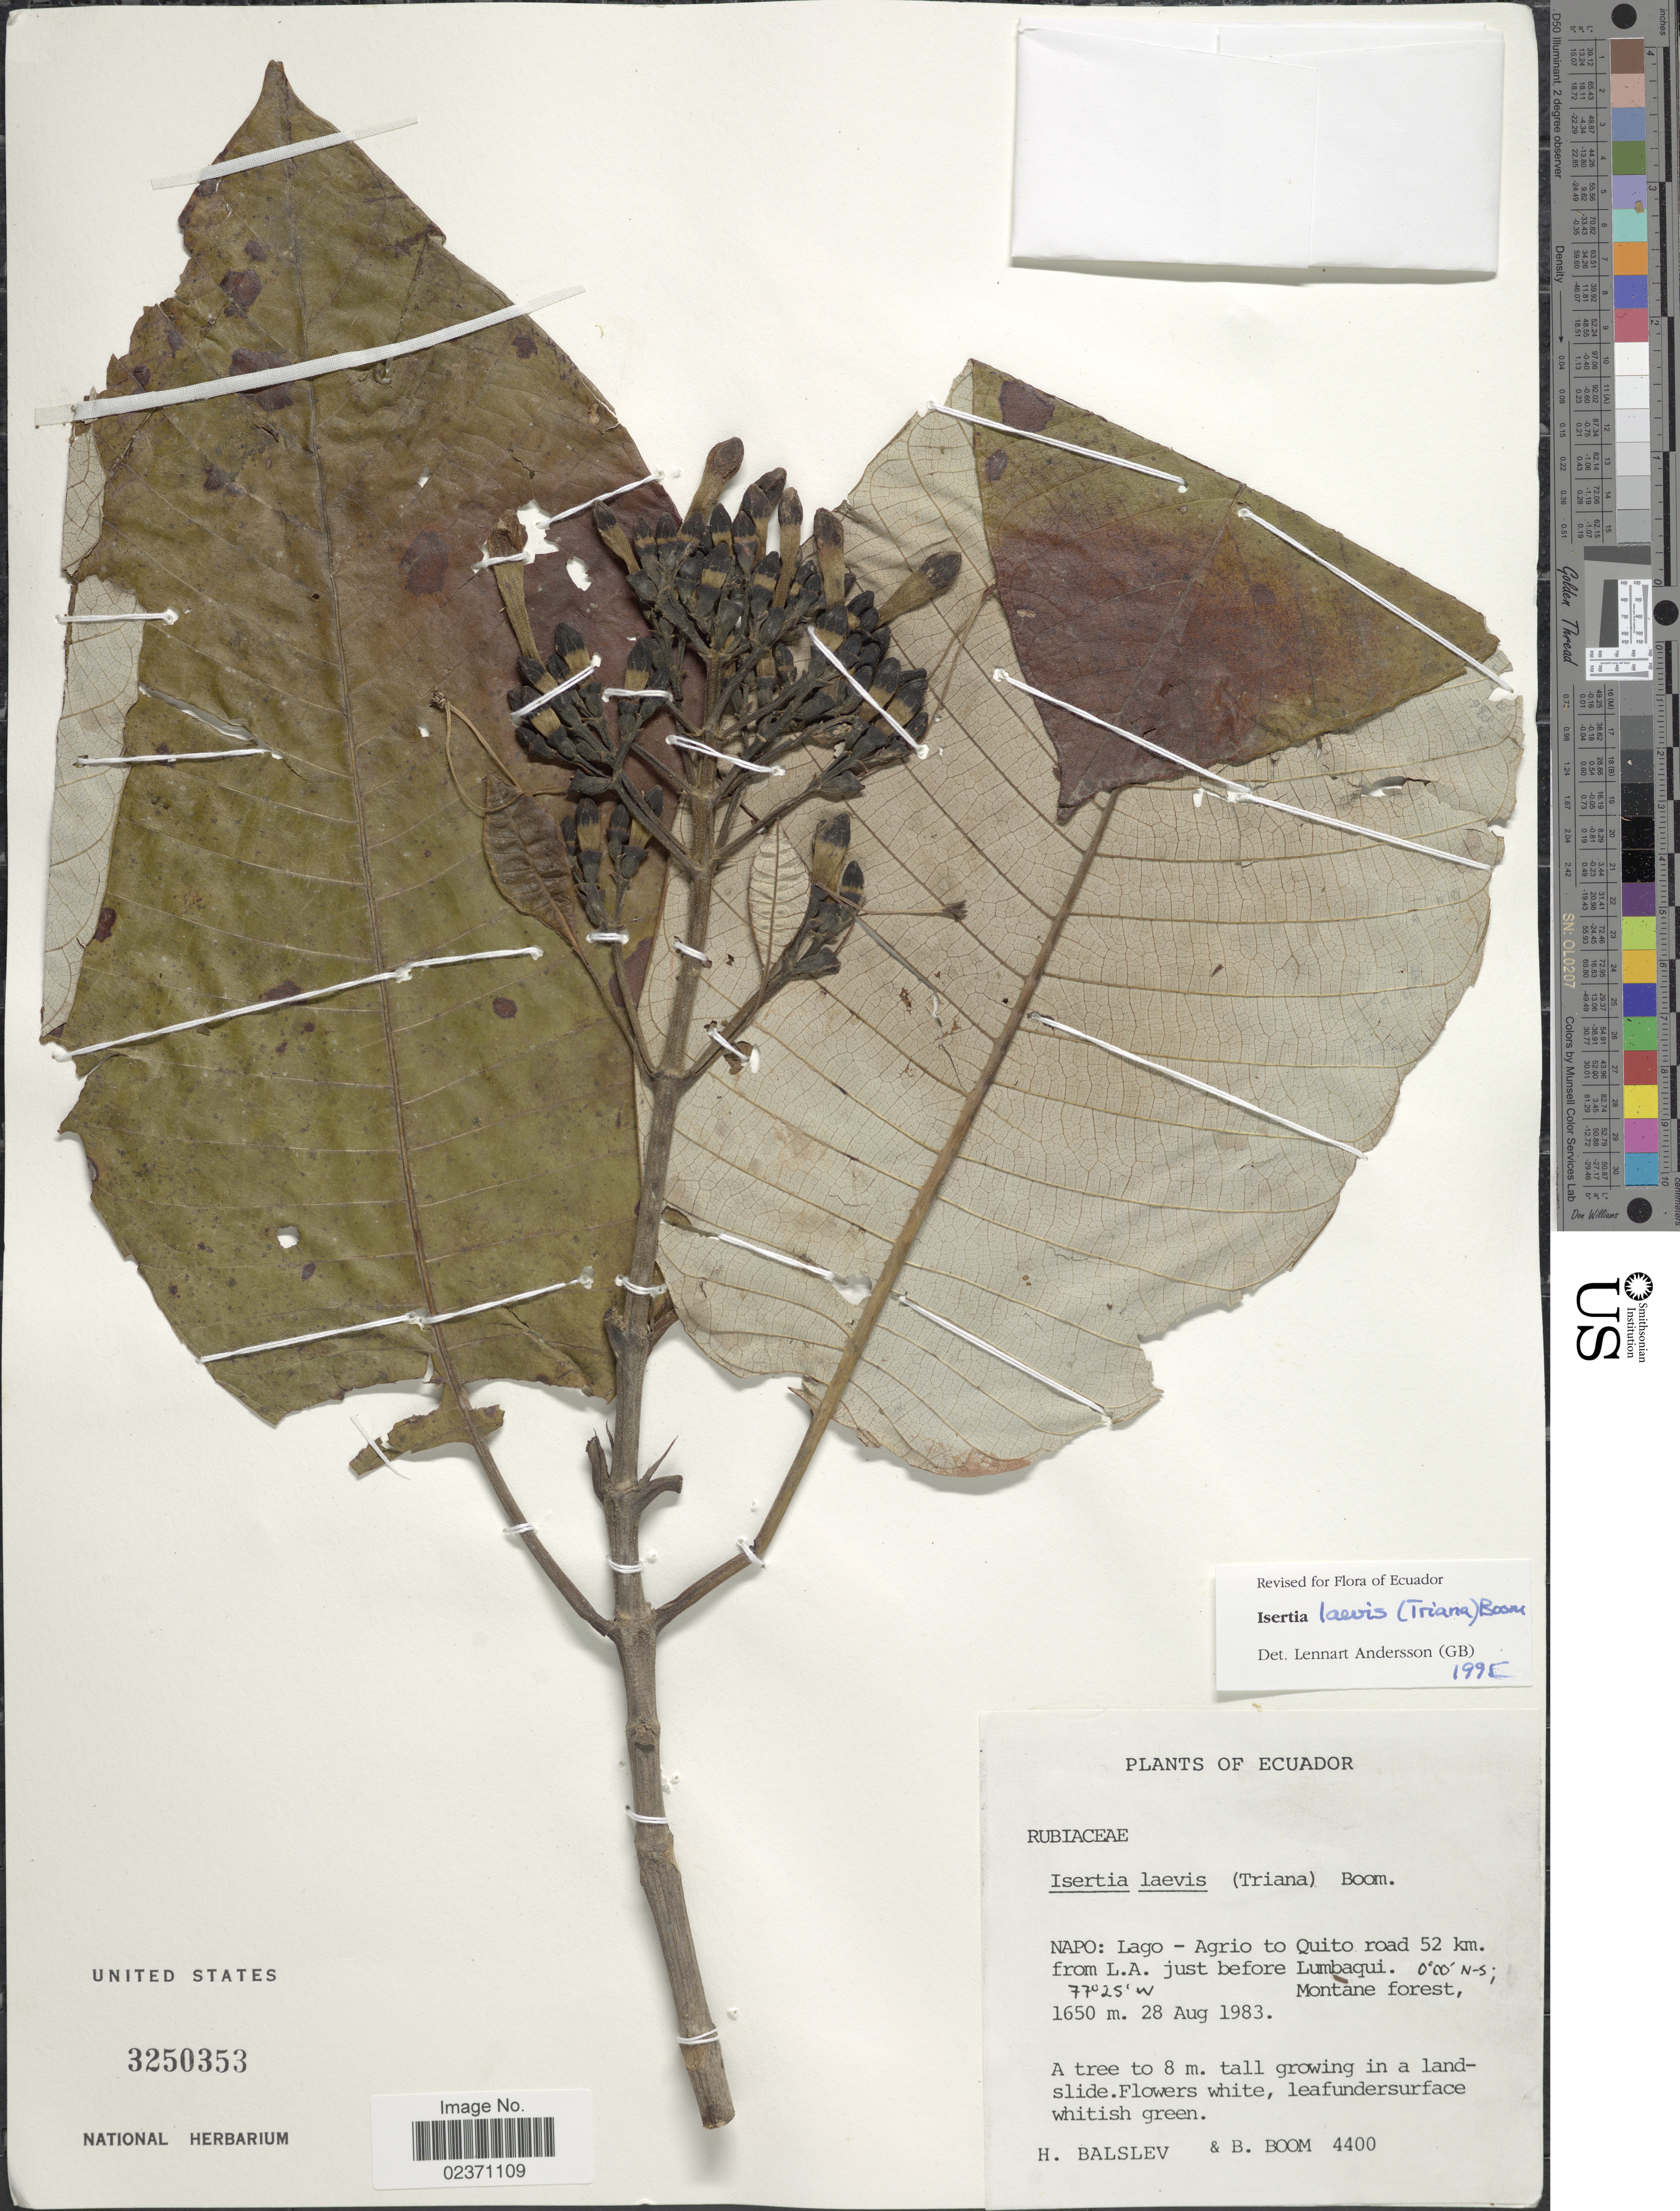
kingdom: Plantae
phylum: Tracheophyta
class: Magnoliopsida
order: Gentianales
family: Rubiaceae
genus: Isertia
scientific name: Isertia laevis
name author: (Triana) B.M. Boom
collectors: H. Balslev & B. M. Boom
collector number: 4400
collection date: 1983-08-28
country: Ecuador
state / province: Napo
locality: Lago - Agrio to Quito road 52 km. from L.A. just before Lumbaqui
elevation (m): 1650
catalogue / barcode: US 3250353